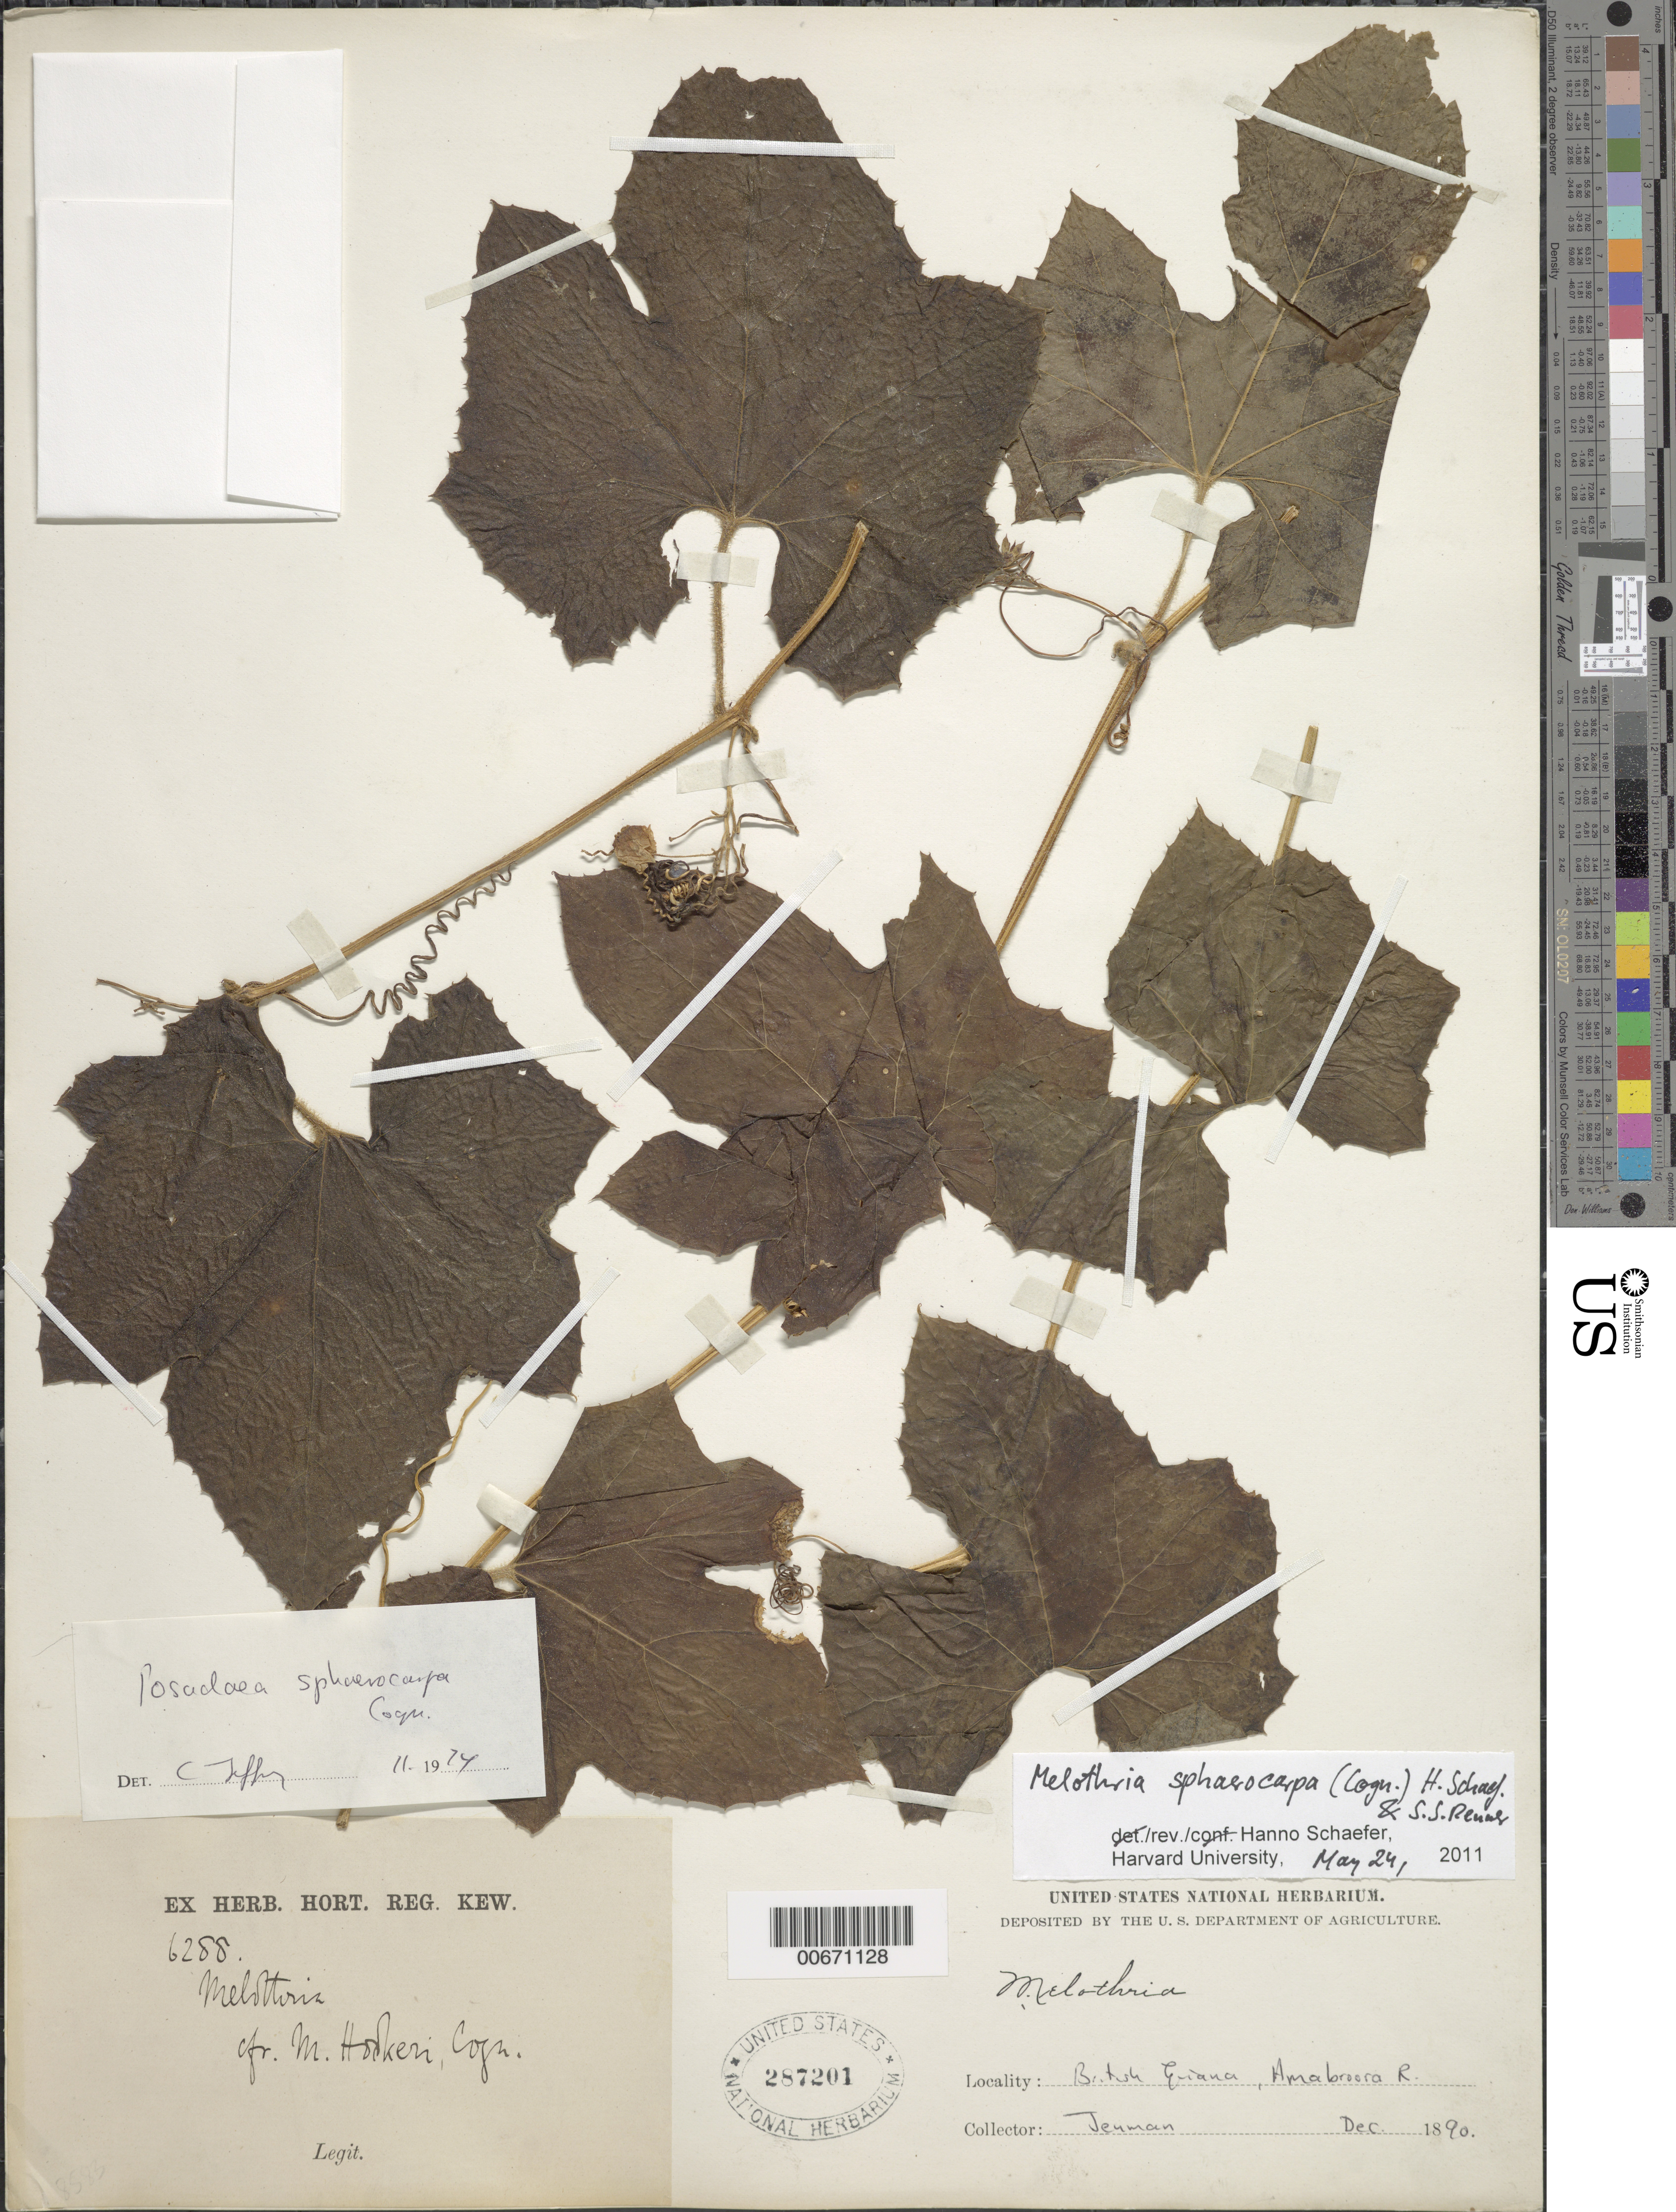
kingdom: Plantae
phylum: Tracheophyta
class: Magnoliopsida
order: Cucurbitales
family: Cucurbitaceae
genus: Posadaea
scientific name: Posadaea sphaerocarpa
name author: Cogn.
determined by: Jeffrey, C.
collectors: G. S. Jenman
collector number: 6288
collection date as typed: December 1890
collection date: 1890-12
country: Guyana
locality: Amabroora River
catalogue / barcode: US 287201